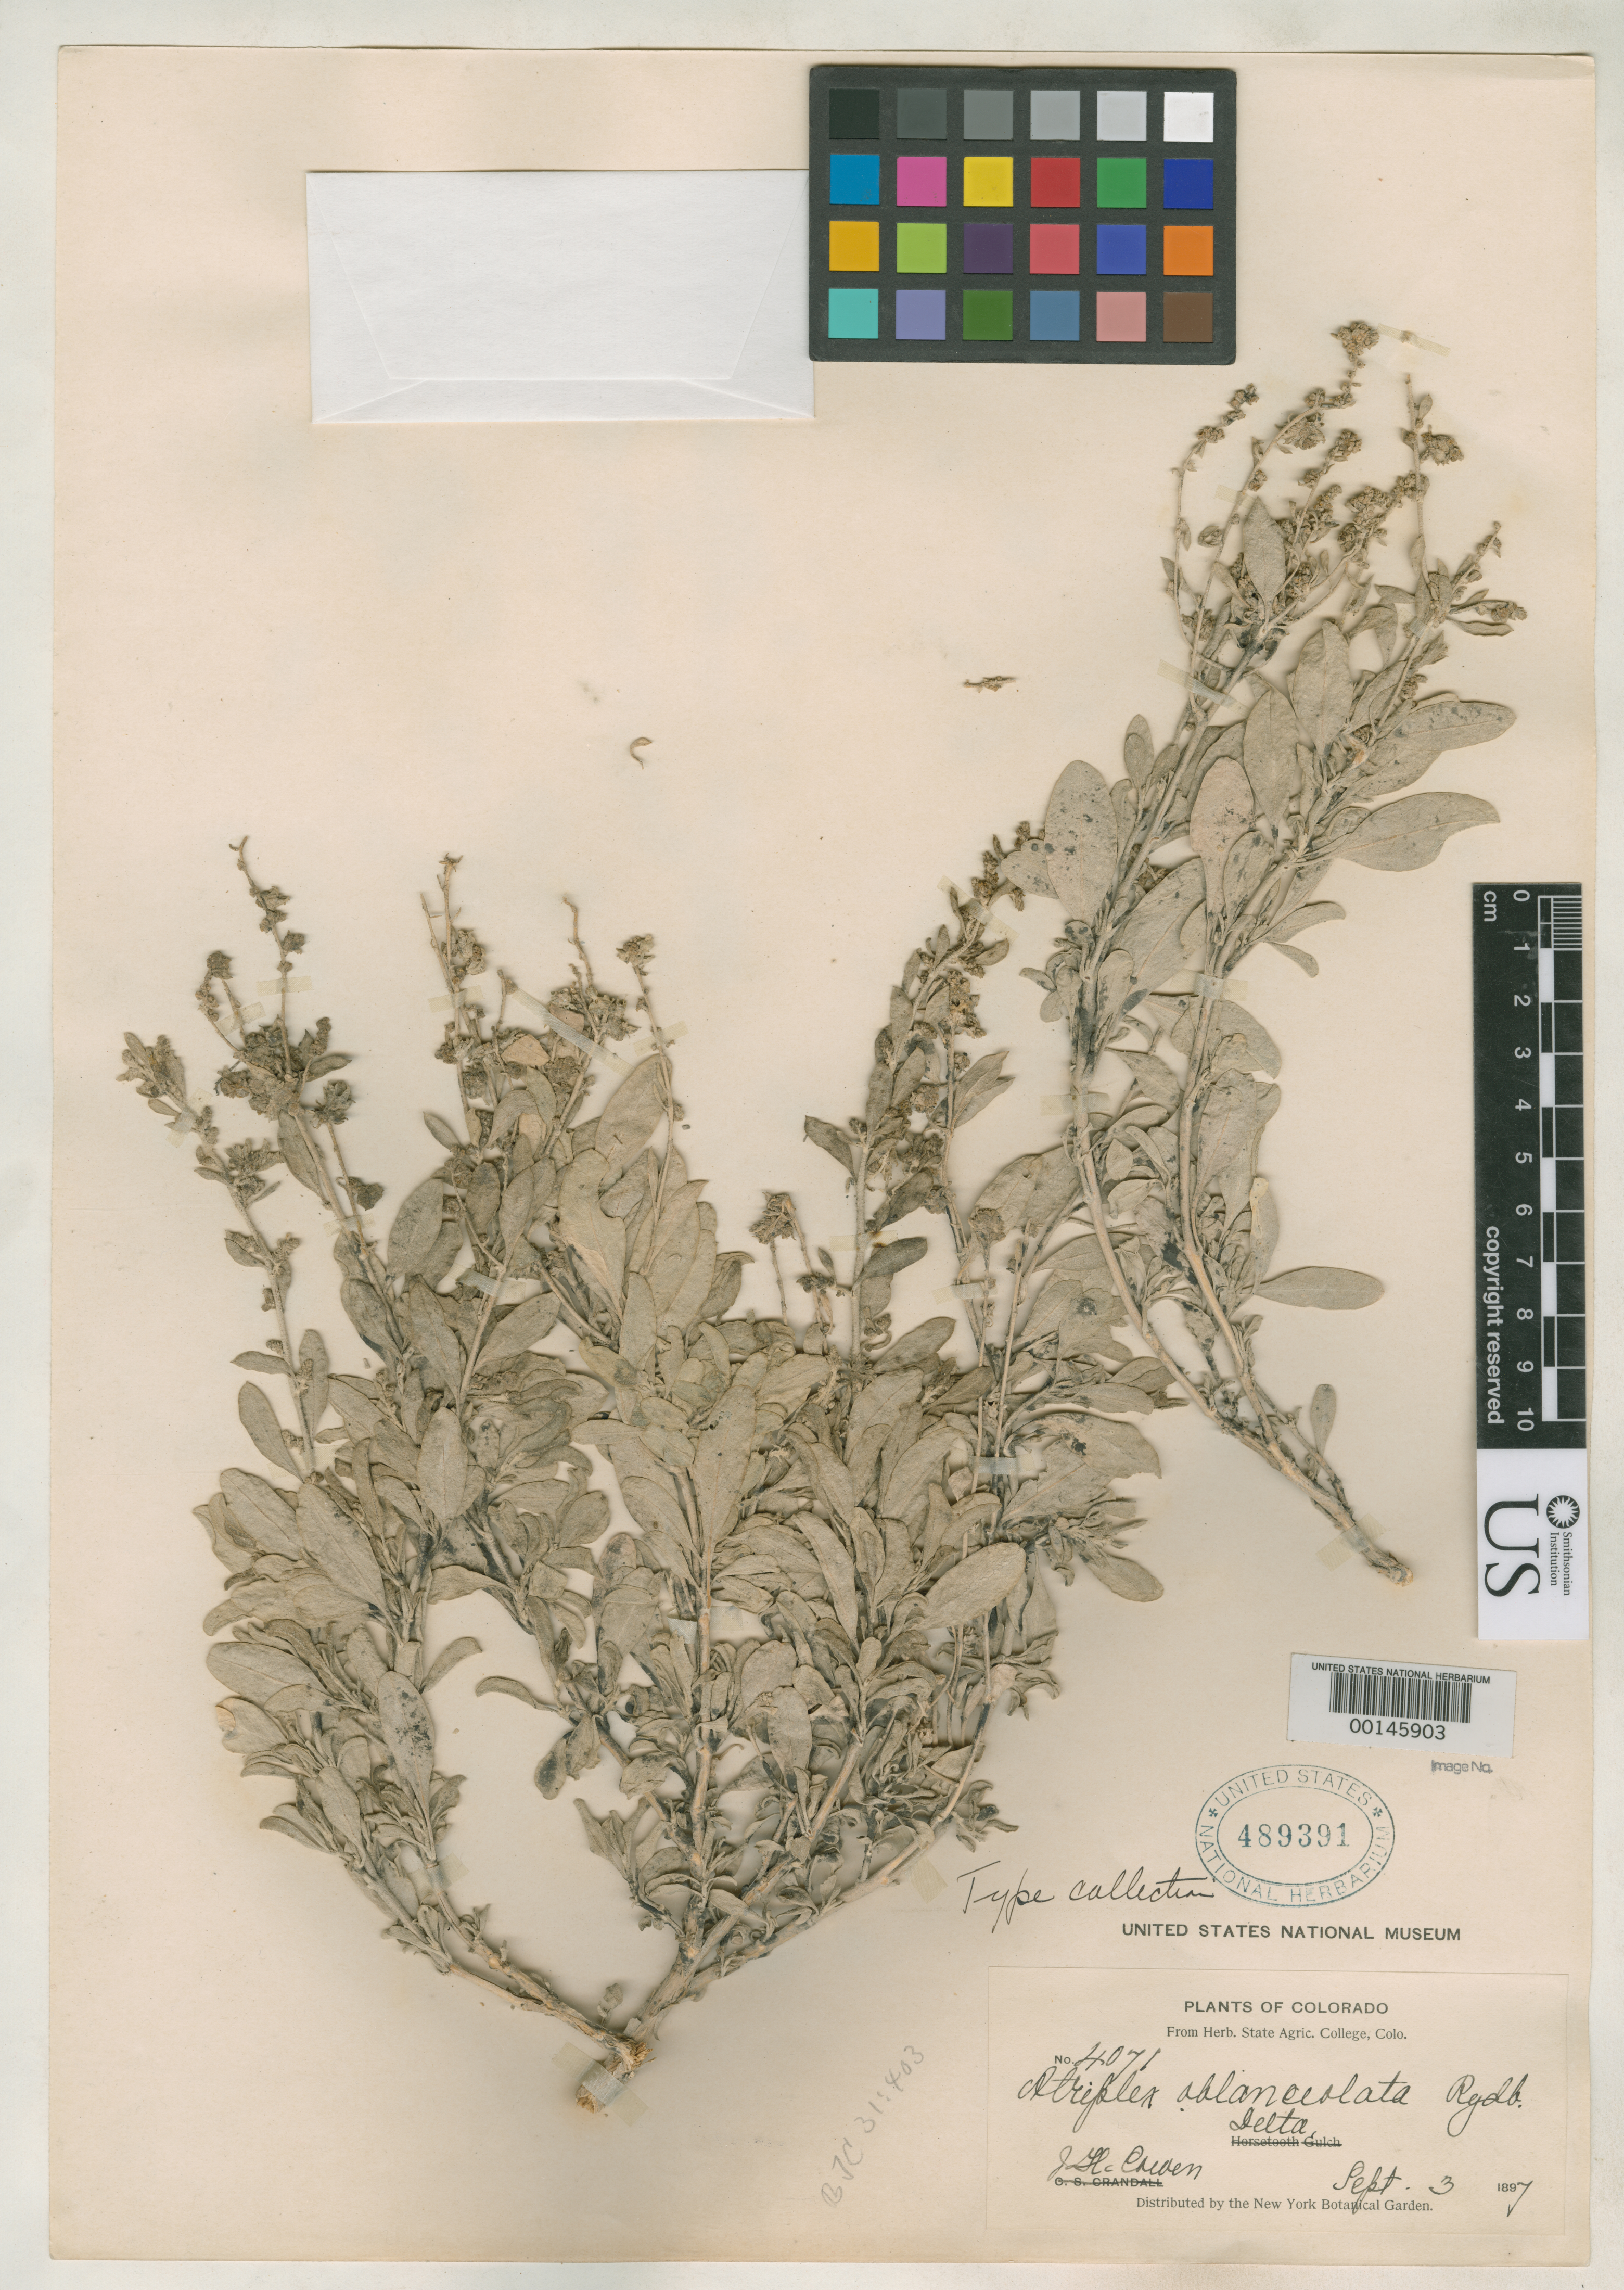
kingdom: Plantae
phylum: Tracheophyta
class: Magnoliopsida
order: Caryophyllales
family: Amaranthaceae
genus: Atriplex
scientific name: Atriplex oblanceolata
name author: Rydb.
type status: Isotype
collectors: J. H. Cowen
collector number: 4071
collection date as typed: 03 Sep 1897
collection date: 1897-09-03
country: United States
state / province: Colorado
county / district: Delta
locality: Delta.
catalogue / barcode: US 489391